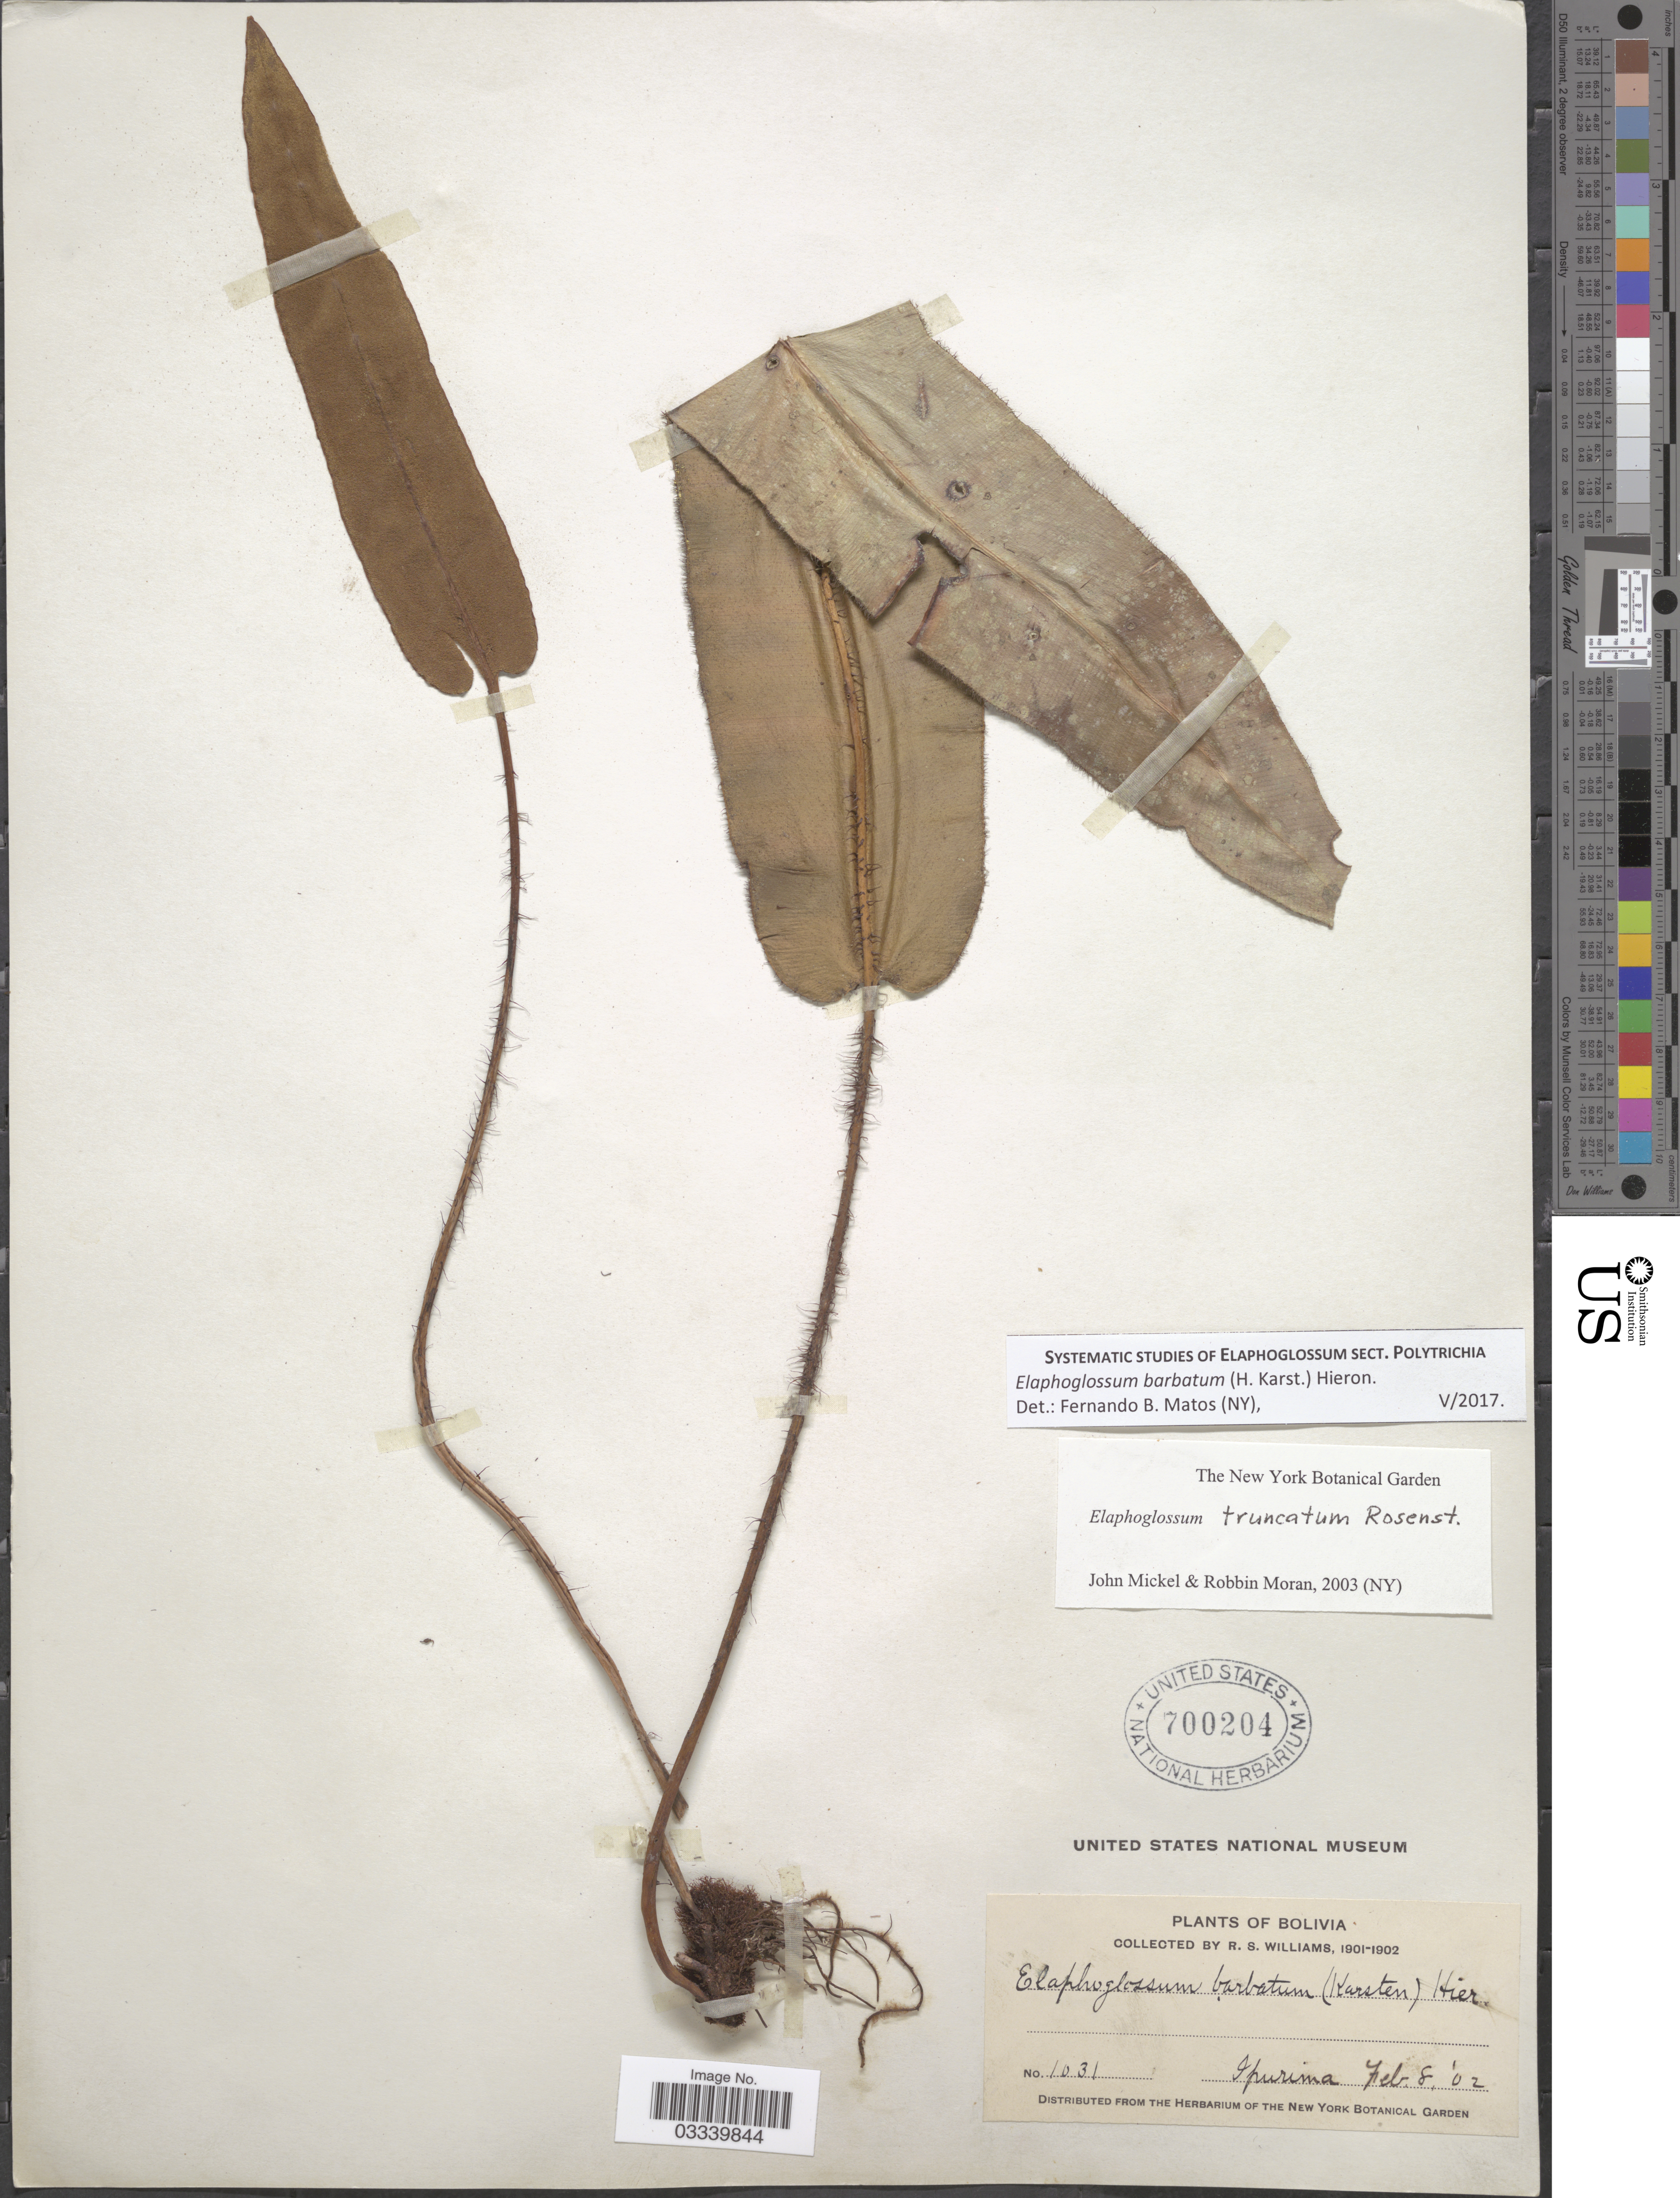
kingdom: Plantae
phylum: Tracheophyta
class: Polypodiopsida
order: Polypodiales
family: Dryopteridaceae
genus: Elaphoglossum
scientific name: Elaphoglossum barbatum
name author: (H. Karst.) Hieron.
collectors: R. S. Williams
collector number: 1031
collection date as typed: Feb 8, '02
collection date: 1902-02-08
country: Bolivia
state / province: La Paz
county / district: Franz Tamayo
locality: Ipurama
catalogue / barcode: US 700204